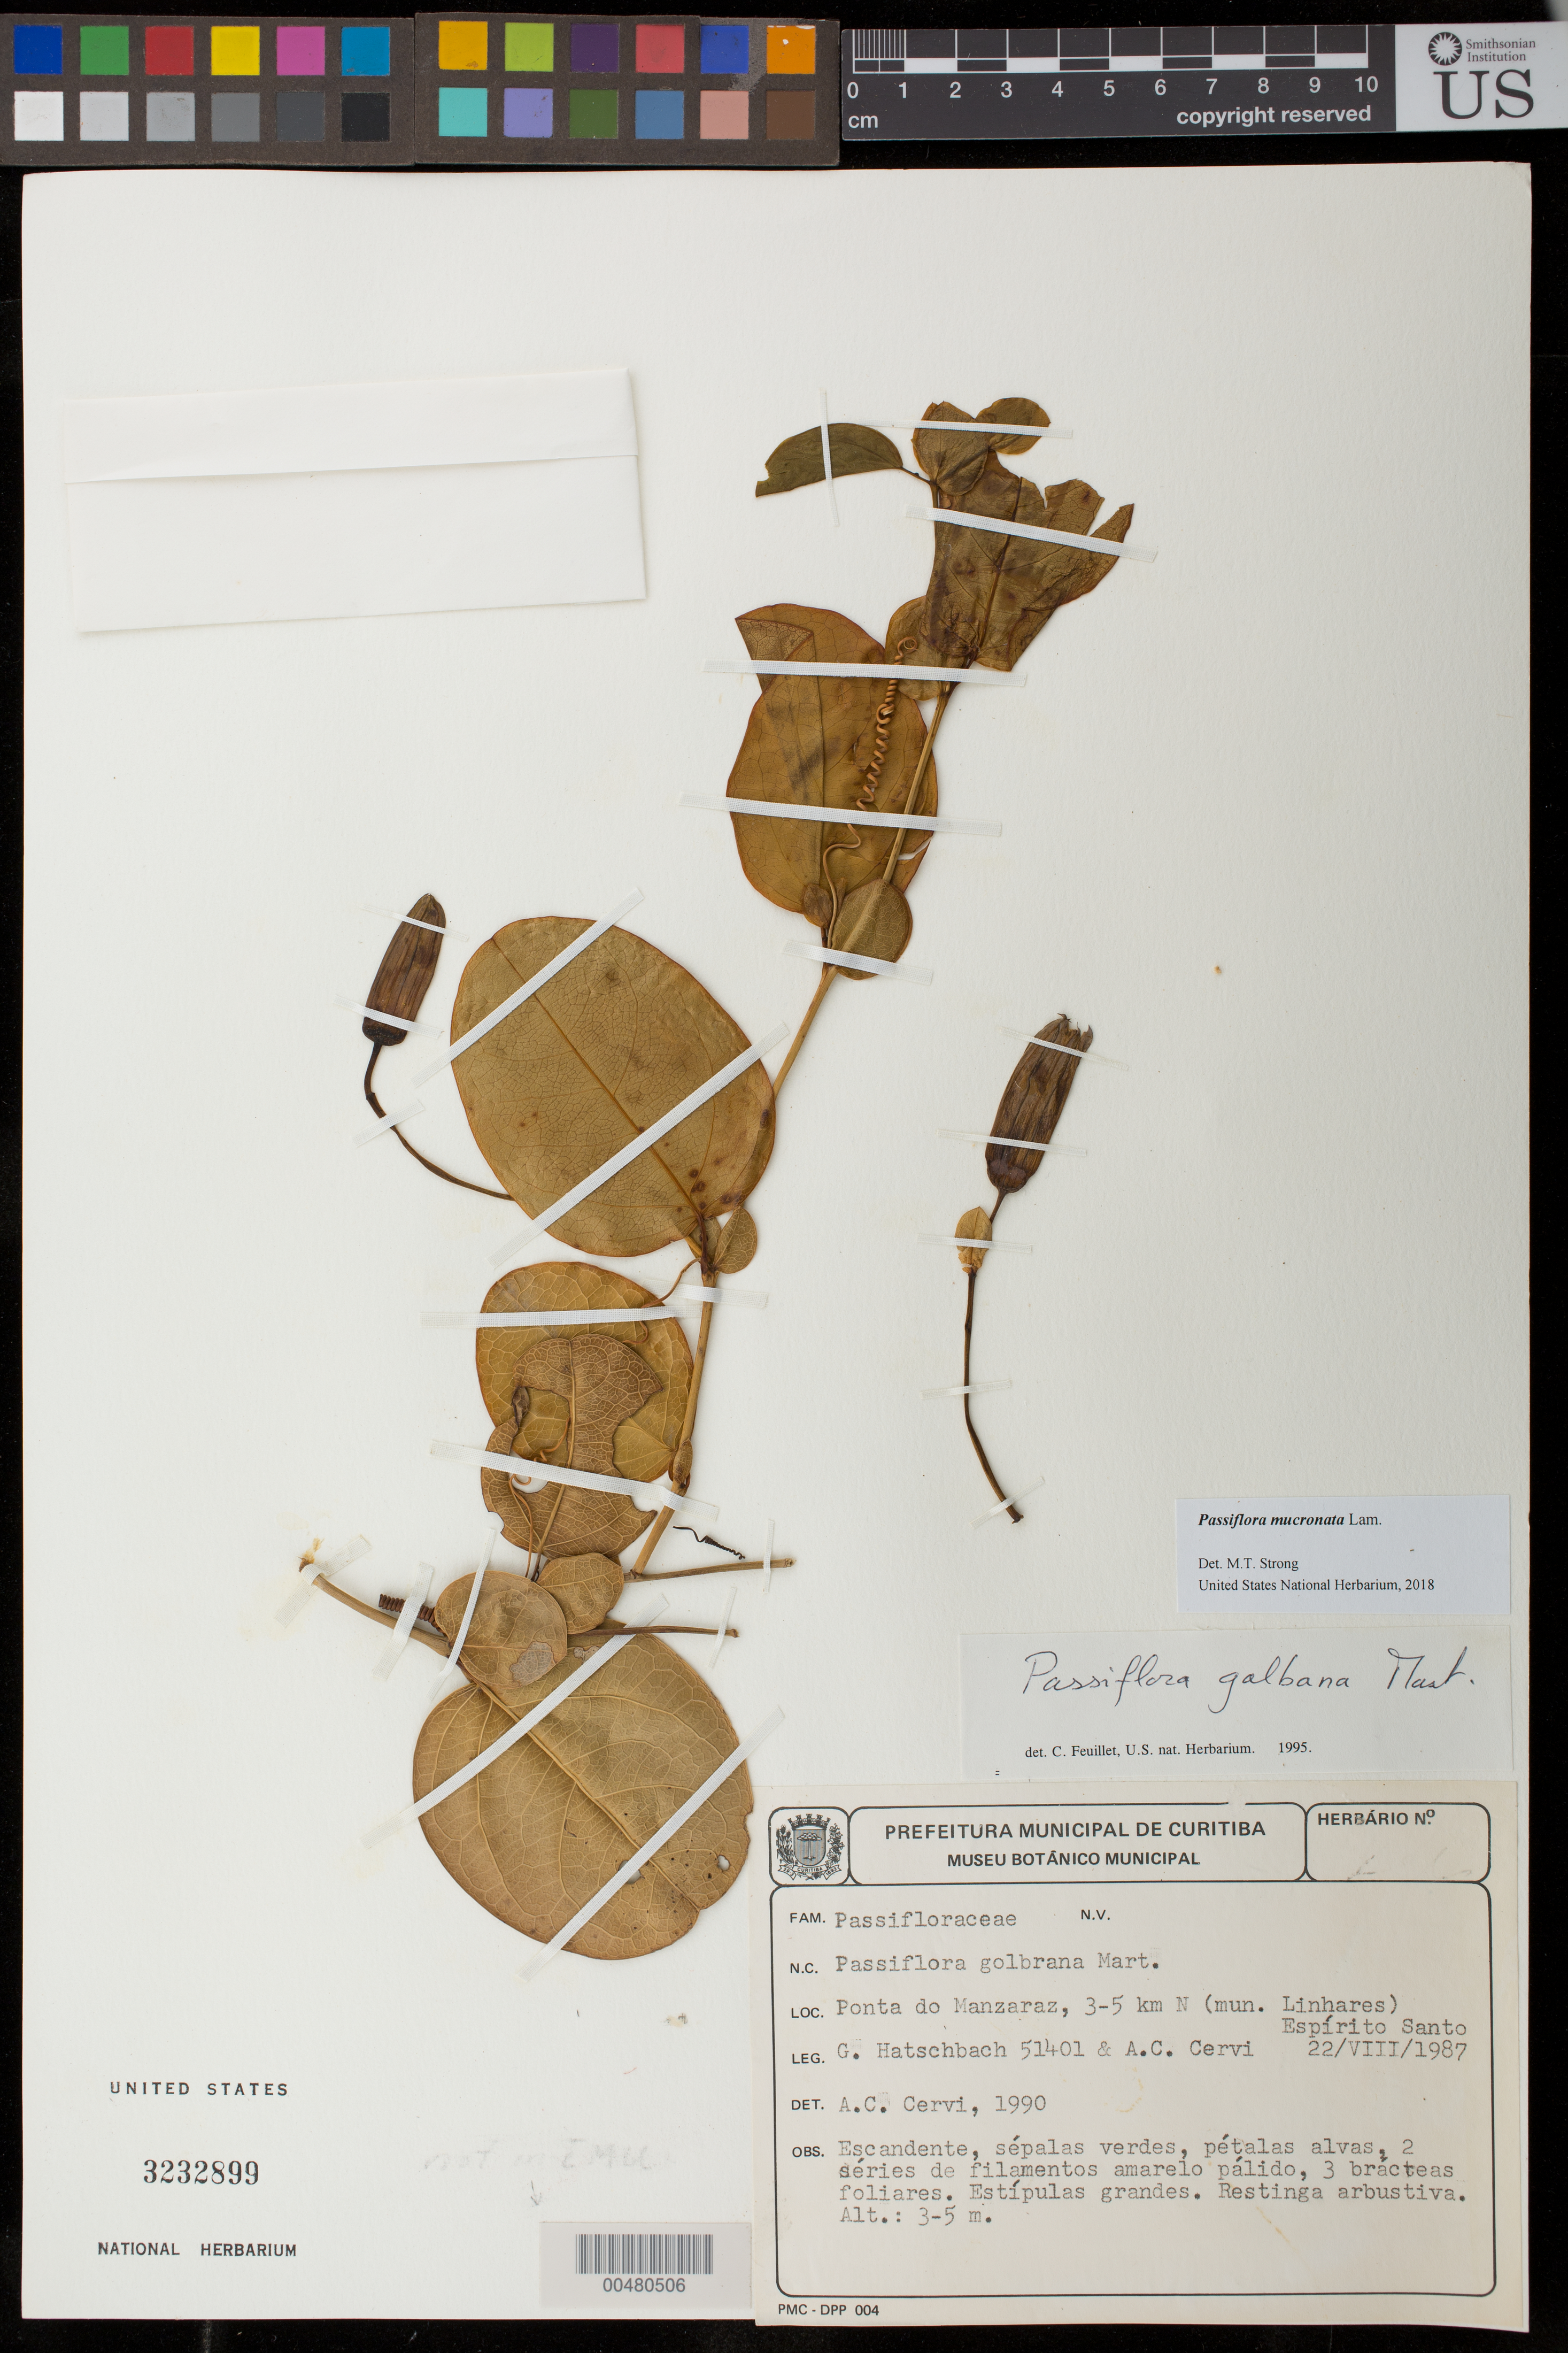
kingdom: Plantae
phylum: Tracheophyta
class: Magnoliopsida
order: Malpighiales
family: Passifloraceae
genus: Passiflora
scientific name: Passiflora galbana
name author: Mast.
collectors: G. Hatschbach & A. C. Cervi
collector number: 51401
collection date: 1987-08-22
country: Brazil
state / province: Espírito Santo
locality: Ponta do Manzaraz, 3-5 km. N (mun. Linhares)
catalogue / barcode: US 3232899